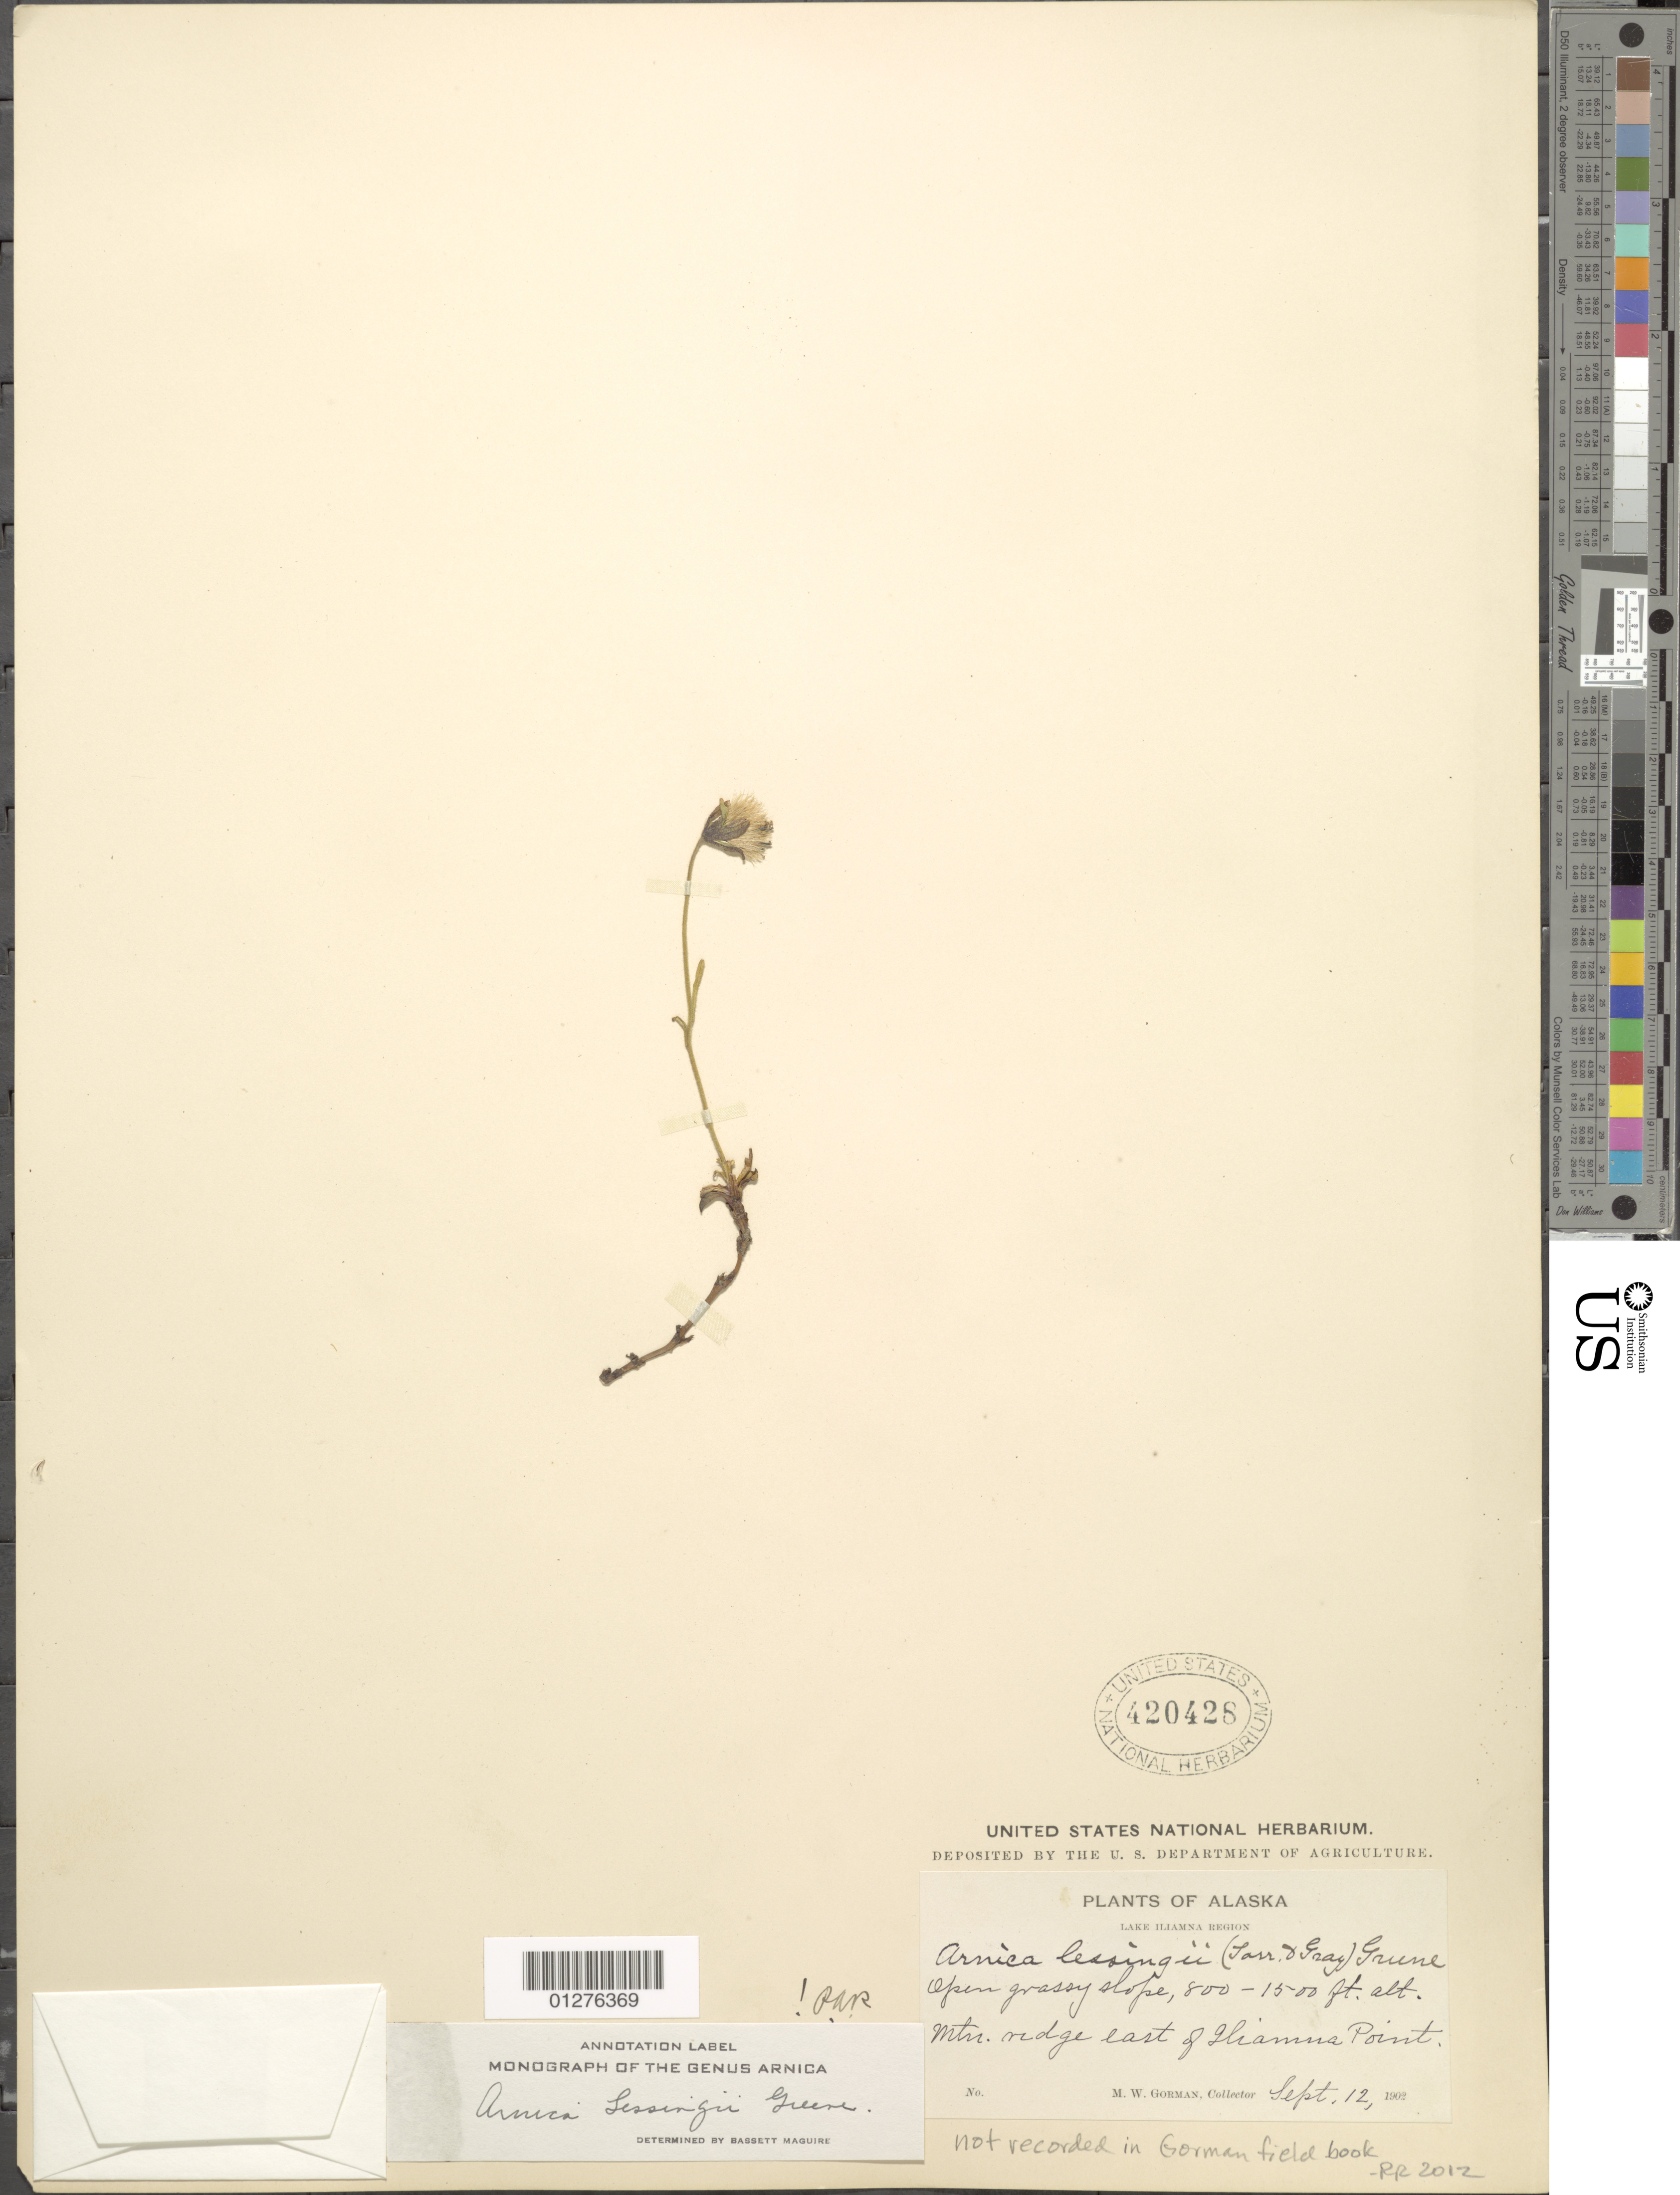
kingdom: Plantae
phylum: Tracheophyta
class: Magnoliopsida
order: Asterales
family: Asteraceae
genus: Arnica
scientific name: Arnica lessingii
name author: Greene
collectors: M. W. Gorman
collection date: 1902-09-12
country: United States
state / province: Alaska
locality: Lake Iliamna Region, Mts. Ridge, East of Iliamna Point.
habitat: Grassy slopes.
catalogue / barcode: US 420428